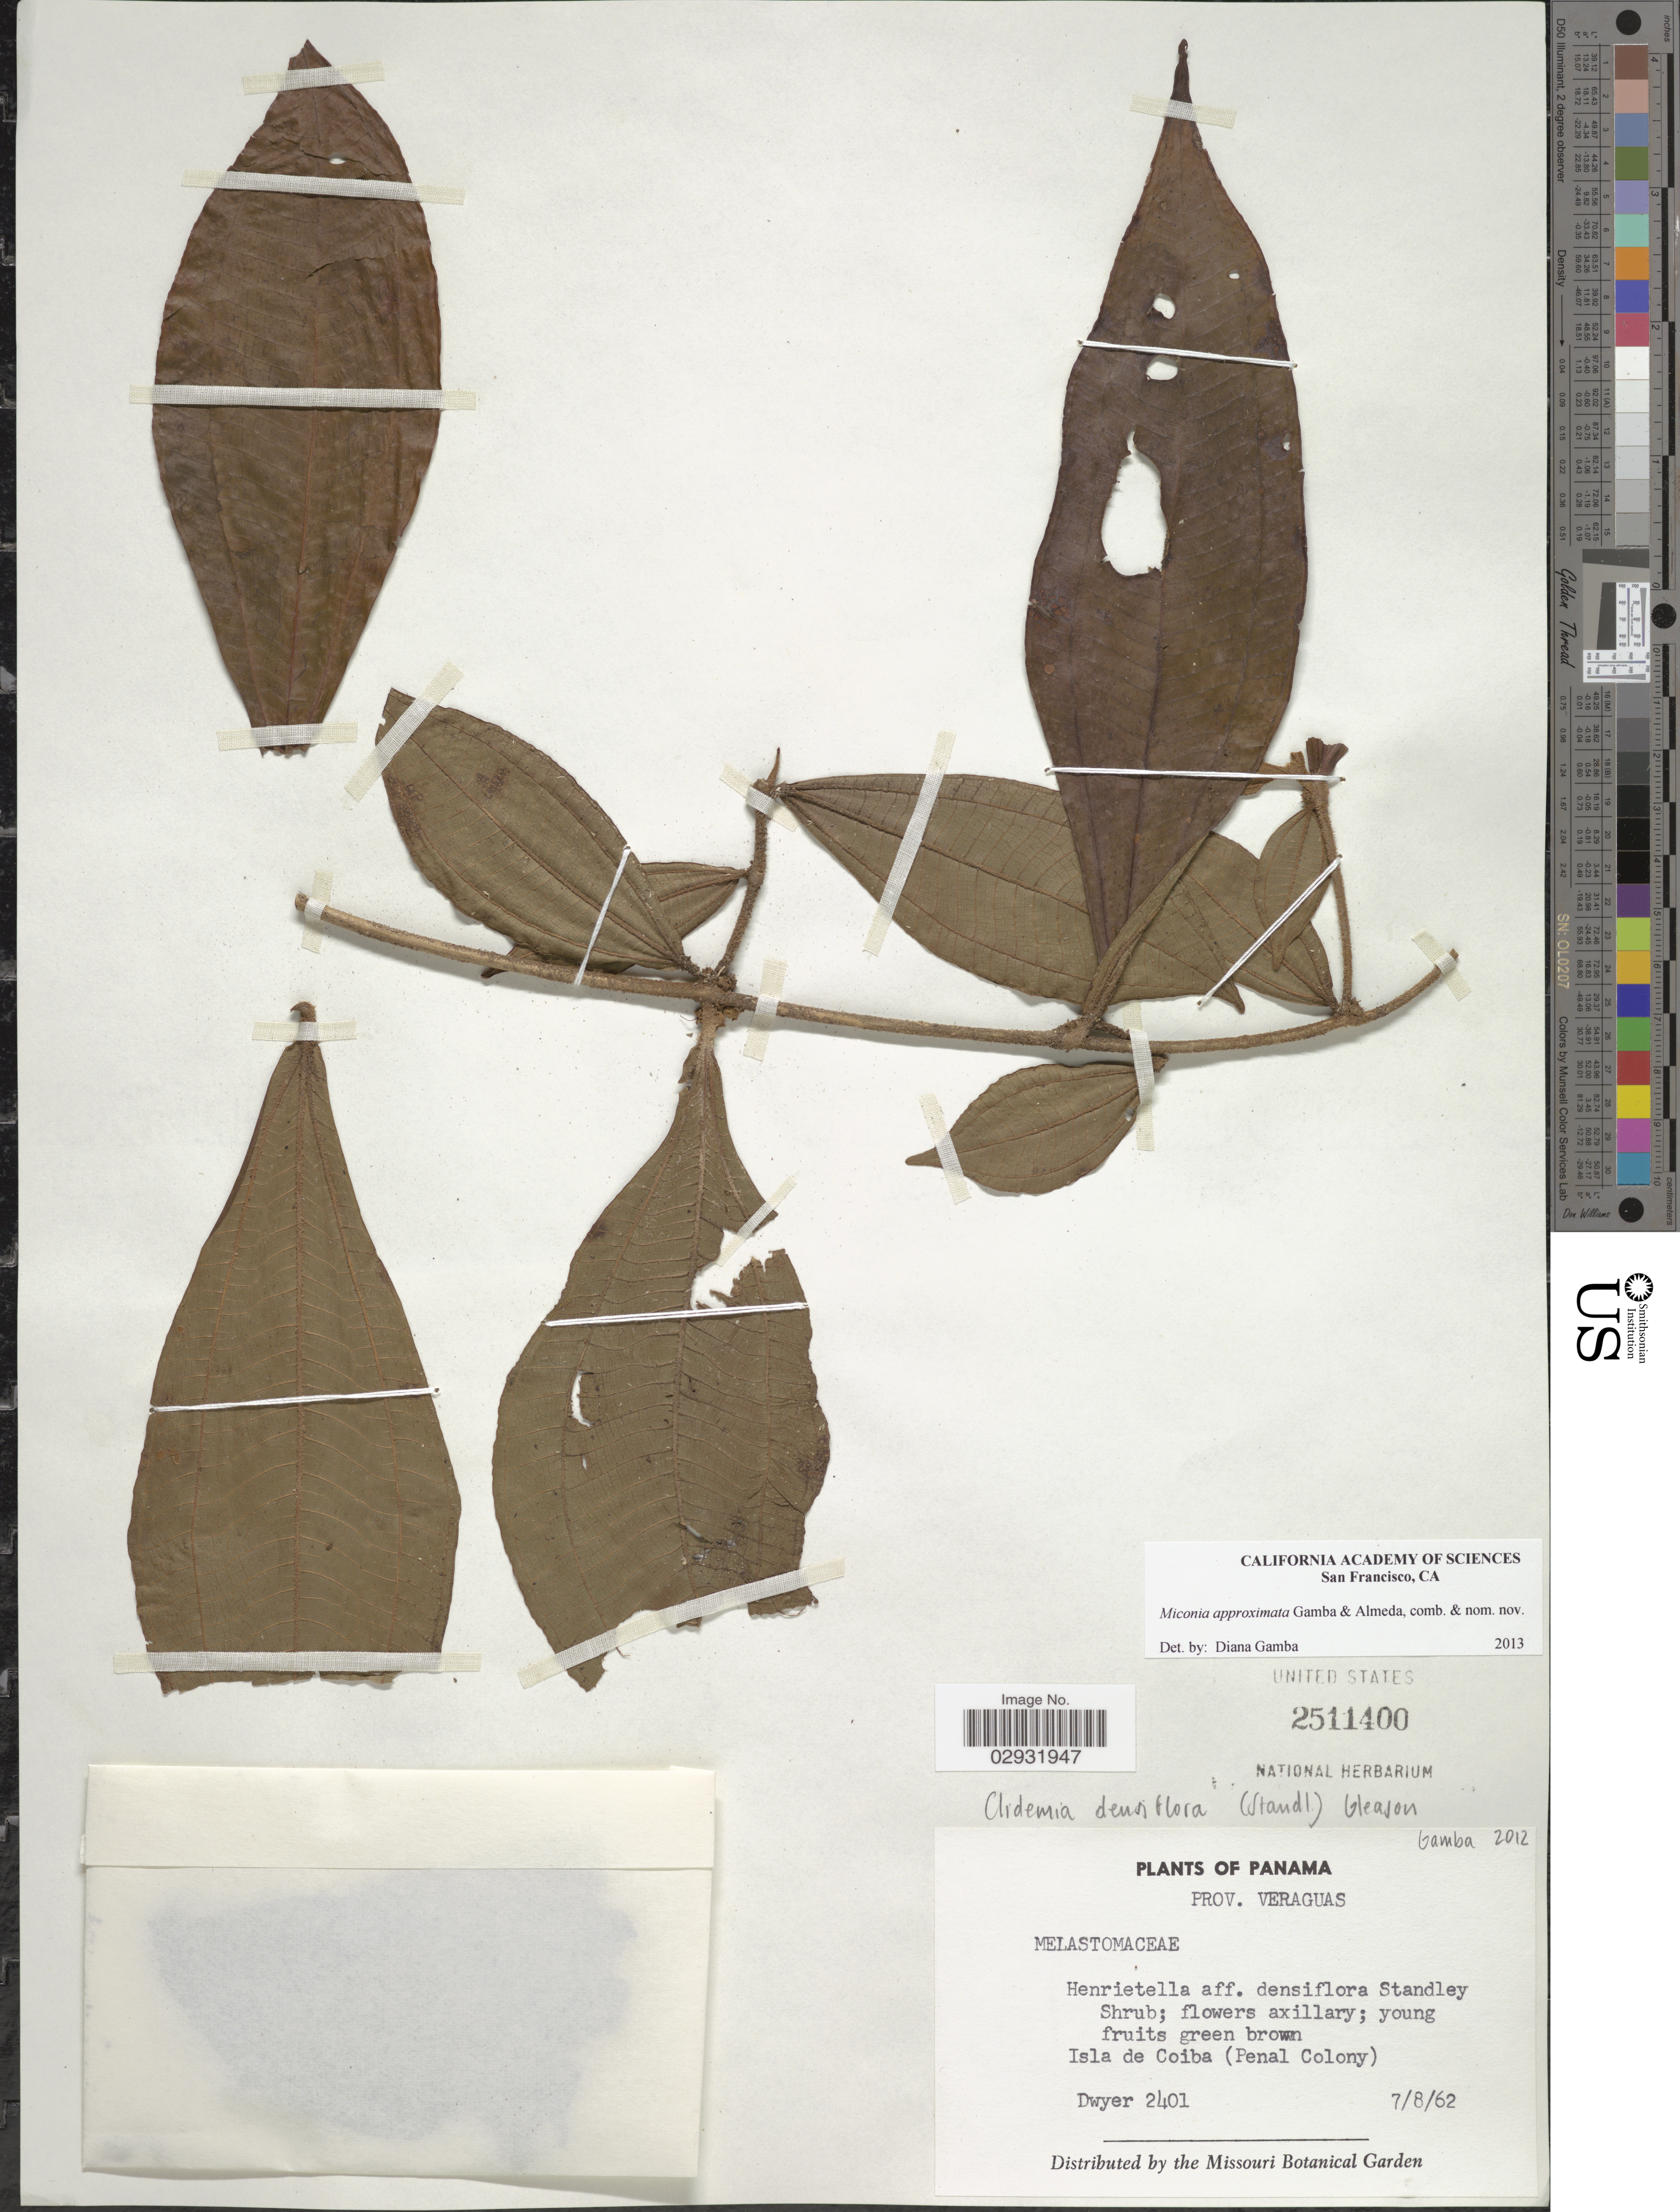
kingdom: Plantae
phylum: Tracheophyta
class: Magnoliopsida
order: Myrtales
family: Melastomataceae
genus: Miconia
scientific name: Miconia approximata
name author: Gamba & Almeda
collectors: Dwyer, --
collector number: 2401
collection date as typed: Transcribed d/m/y: 7/8/62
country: Panama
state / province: Veraguas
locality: Isla de Coiba (Penal Colony).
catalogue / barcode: US 2511400